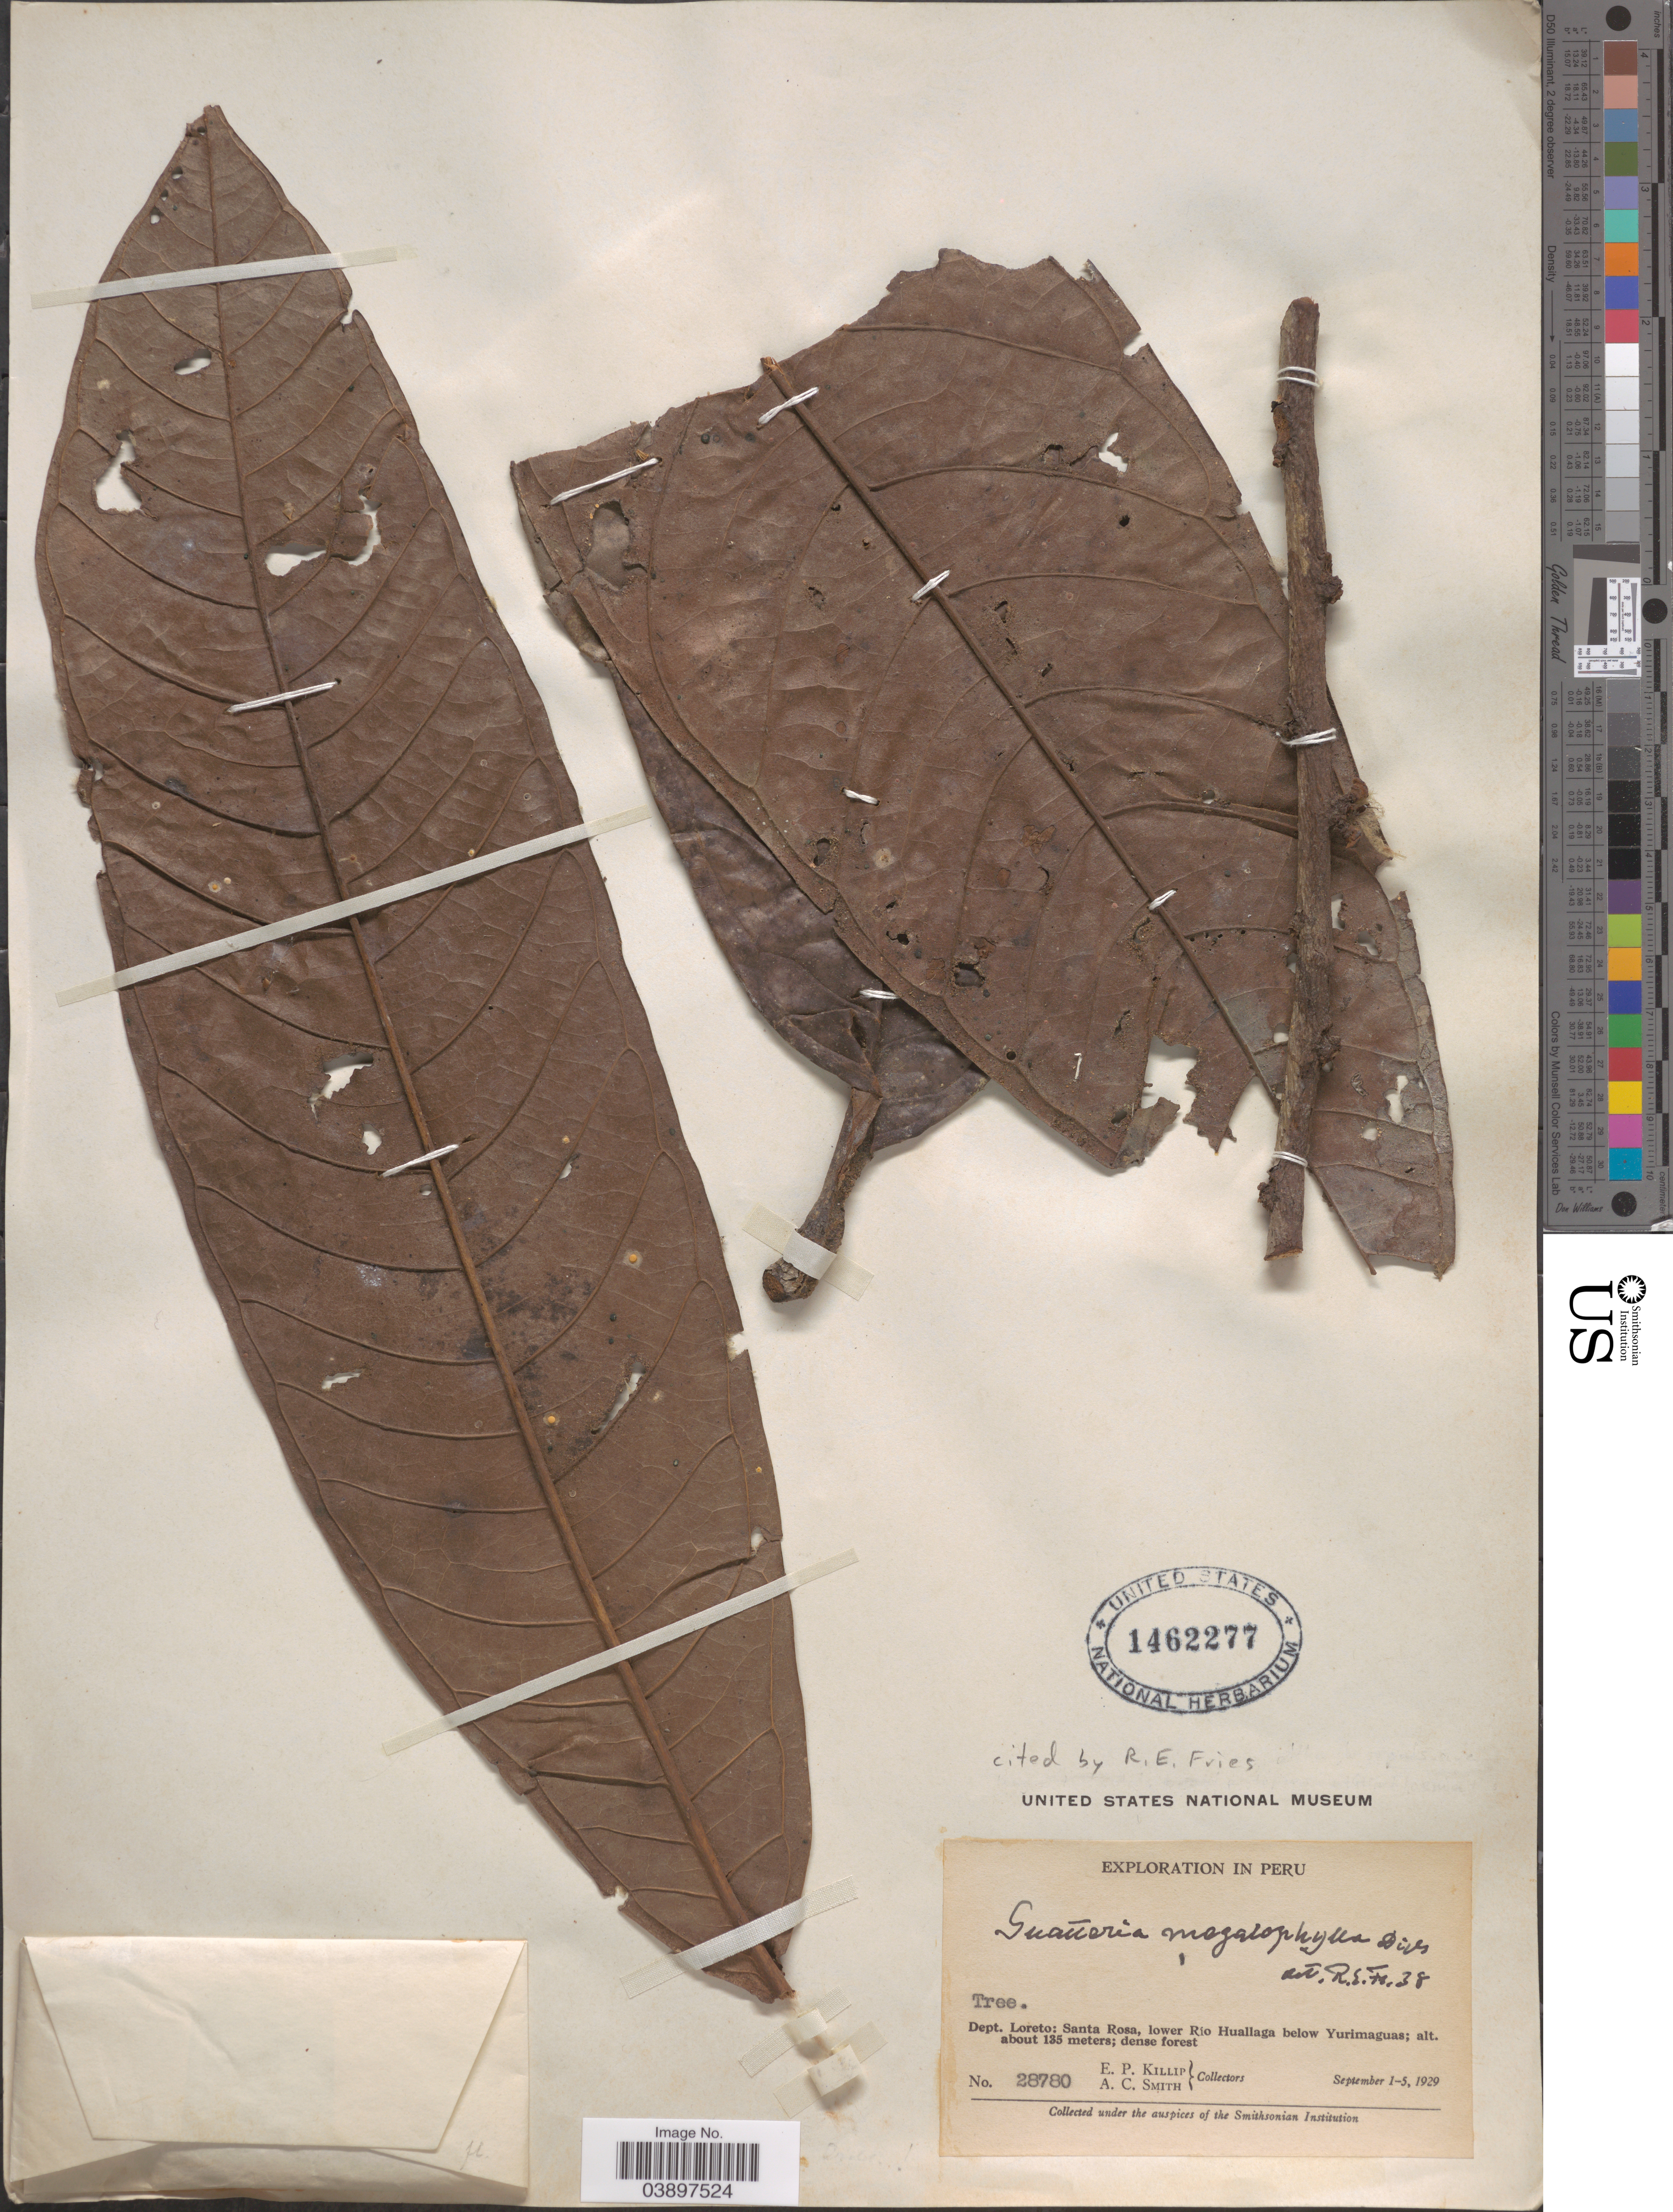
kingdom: Plantae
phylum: Tracheophyta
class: Magnoliopsida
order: Magnoliales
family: Annonaceae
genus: Guatteria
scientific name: Guatteria megalophylla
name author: Diels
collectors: E. P. Killip & A. C. Smith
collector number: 28780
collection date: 1929-09-01/1929-09-05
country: Peru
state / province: Loreto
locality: Dept. Loreto: Santa Rosa, lower Río Huallaga below Yurimaguas.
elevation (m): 135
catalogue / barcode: US 1462277